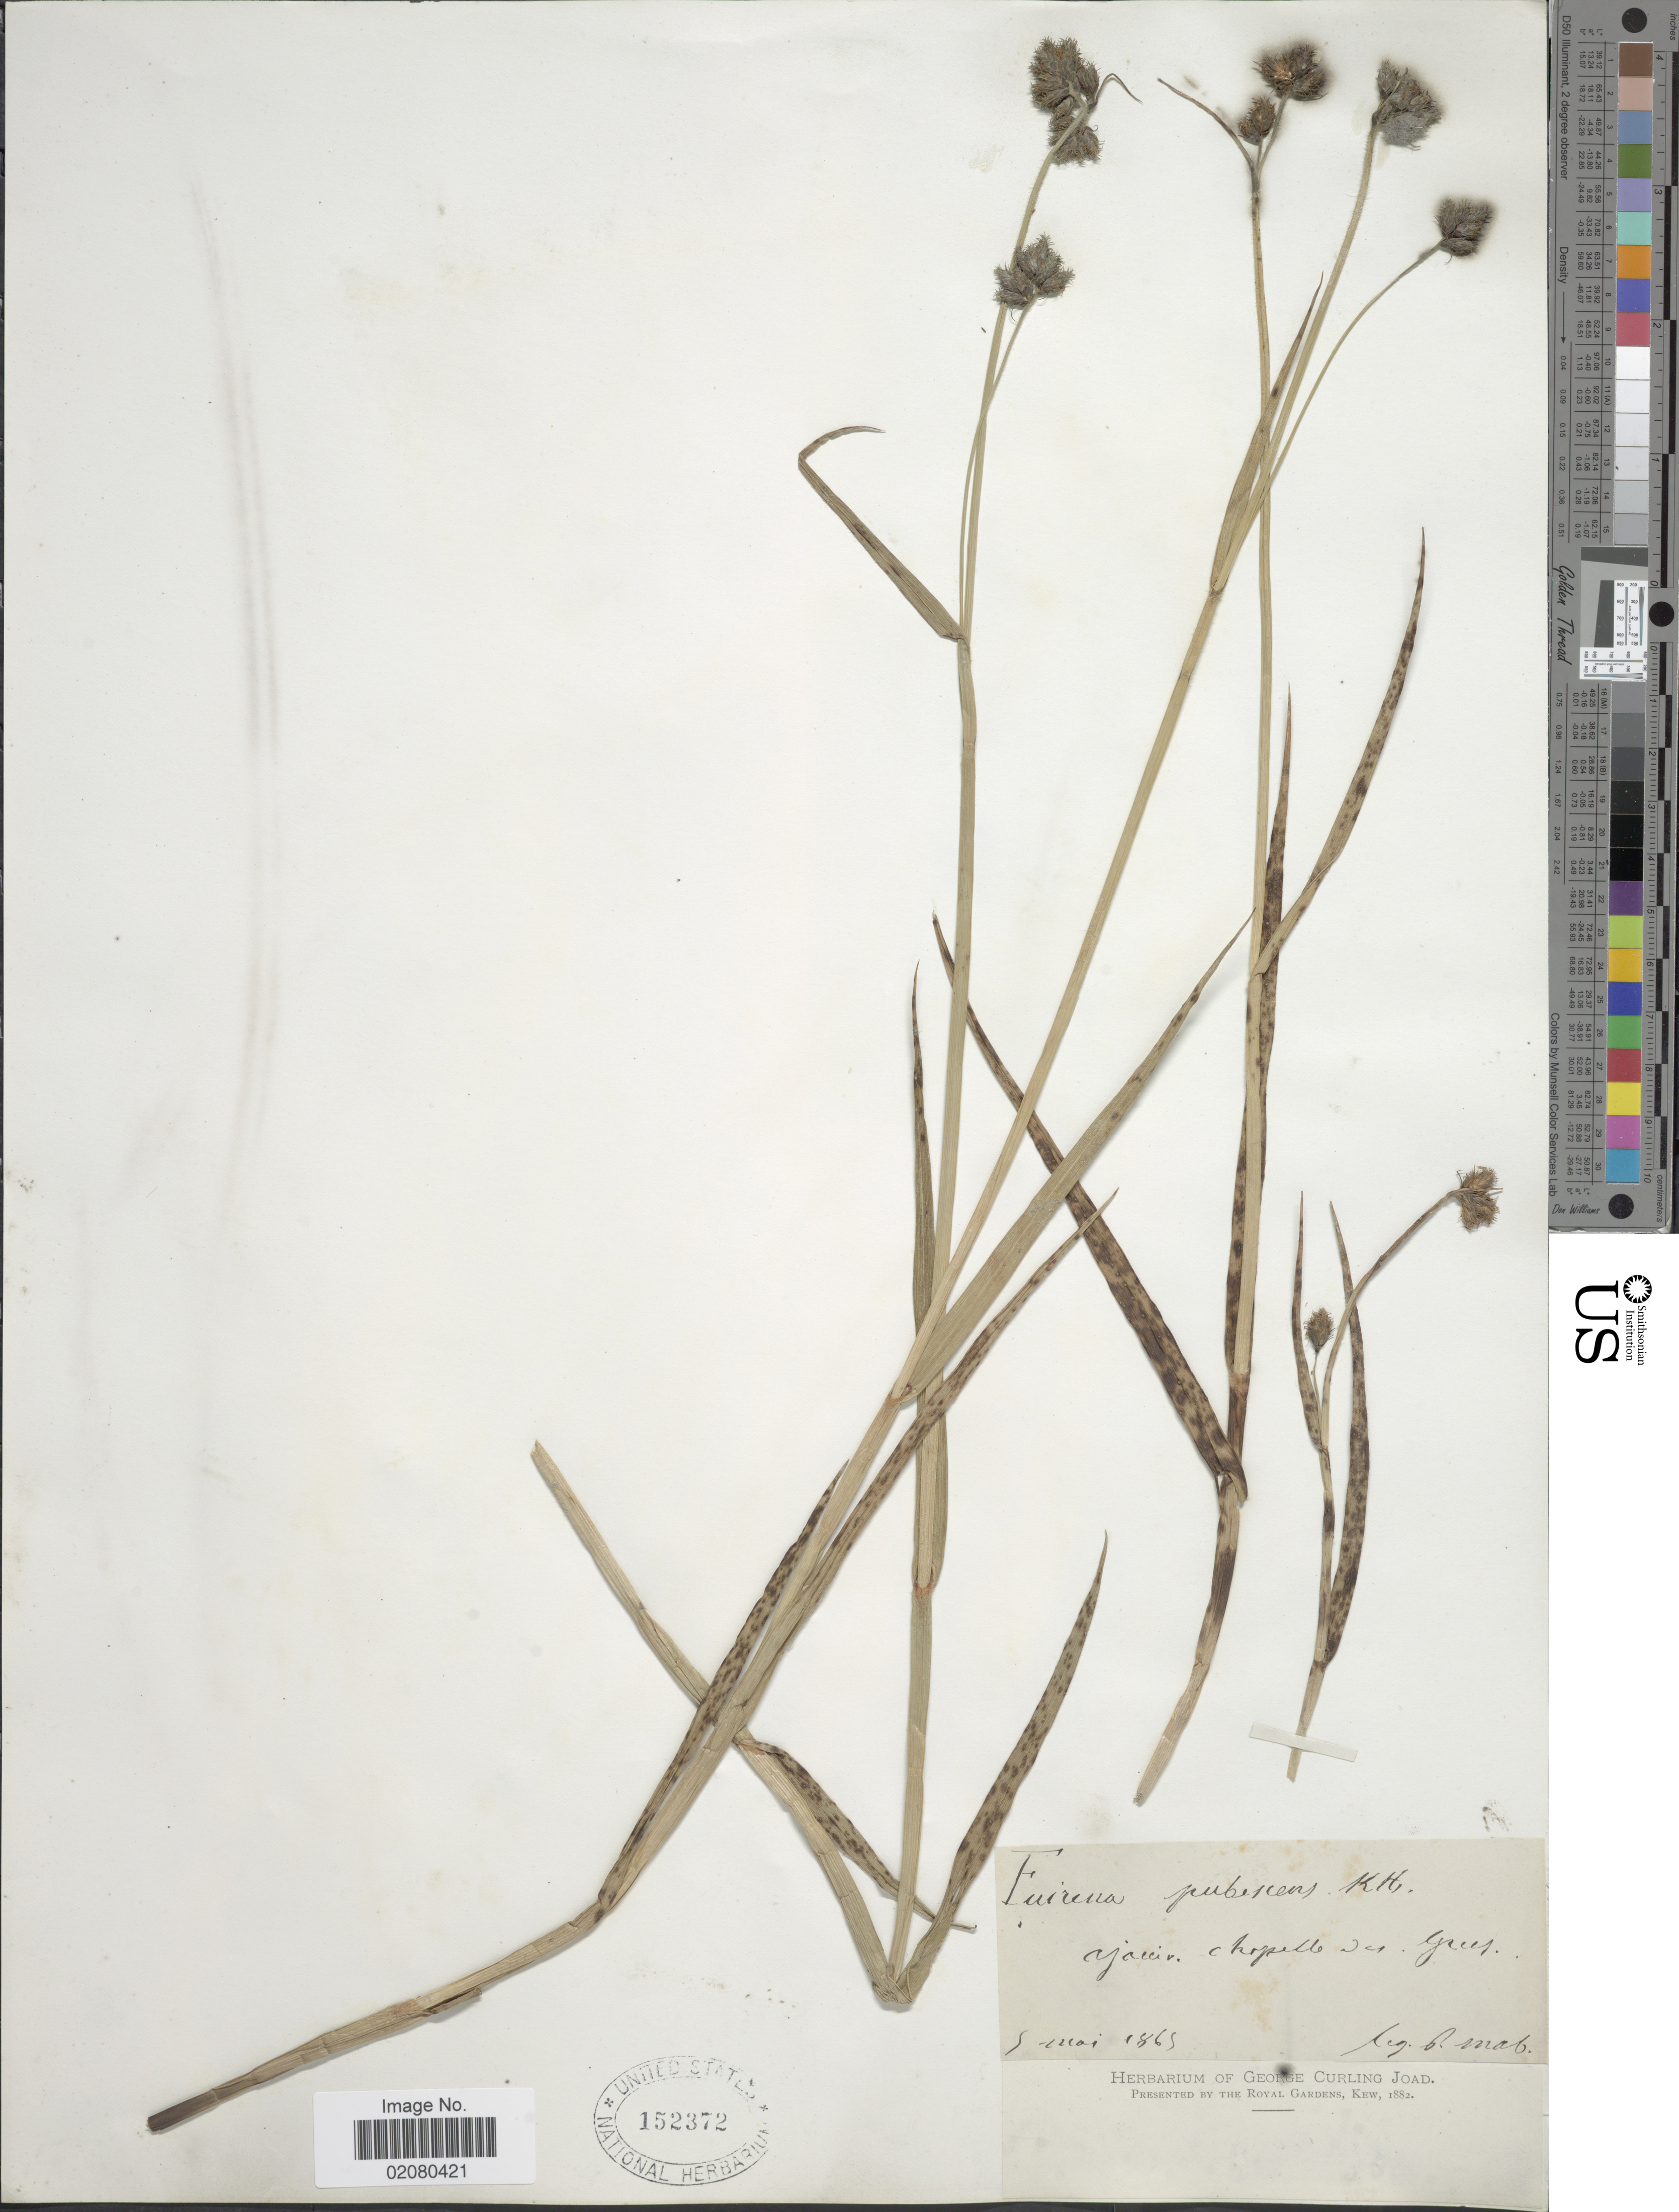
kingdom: Plantae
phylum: Tracheophyta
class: Liliopsida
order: Poales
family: Cyperaceae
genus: Fuirena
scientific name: Fuirena pubescens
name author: (Poir.) Kunth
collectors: P. Mab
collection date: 1865-05-05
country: France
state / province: Corsica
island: Corse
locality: Ajaccio. chapelle des Grecs.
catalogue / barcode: US 152372